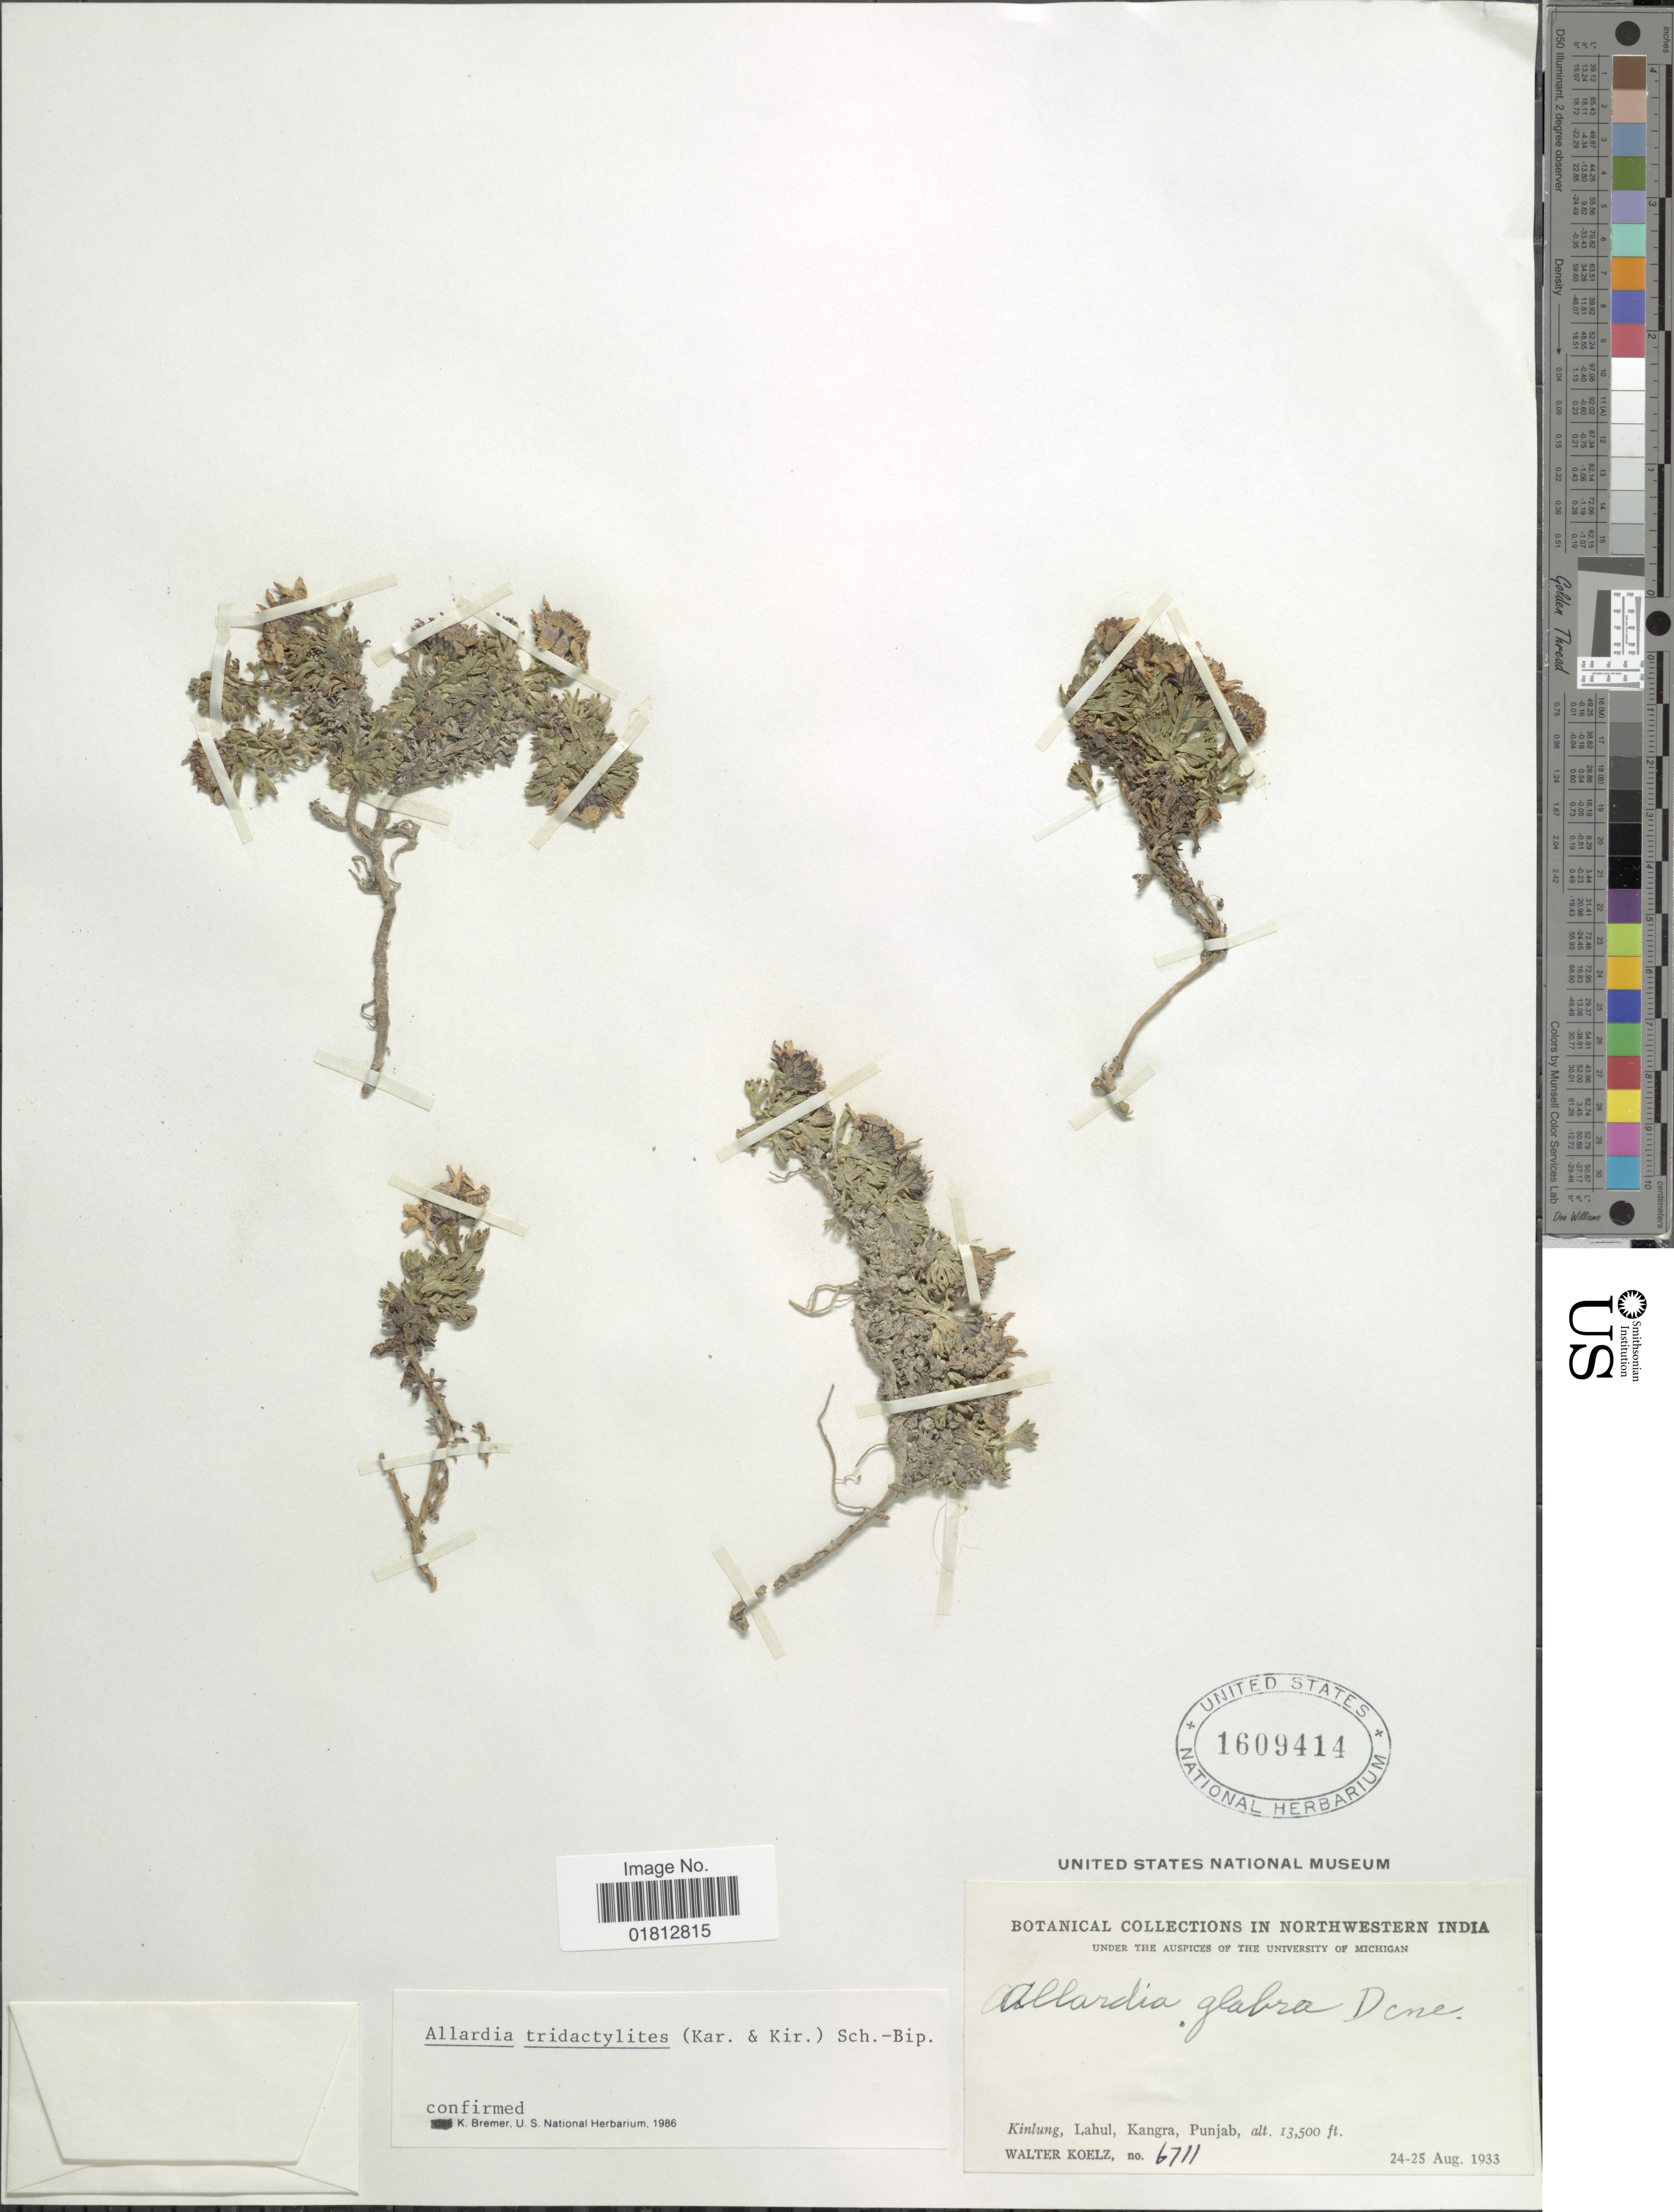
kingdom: Plantae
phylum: Tracheophyta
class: Magnoliopsida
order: Asterales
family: Asteraceae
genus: Allardia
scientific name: Allardia tridactylites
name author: (Kar. & Kir.) Sch. Bip.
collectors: W. N. Koelz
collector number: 6711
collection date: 1933-08-24/1933-08-25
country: India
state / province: Himachal Pradesh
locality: Northwestern India, Kinlung, Lahul, Kangra, Punjab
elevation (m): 4115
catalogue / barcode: US 1609414